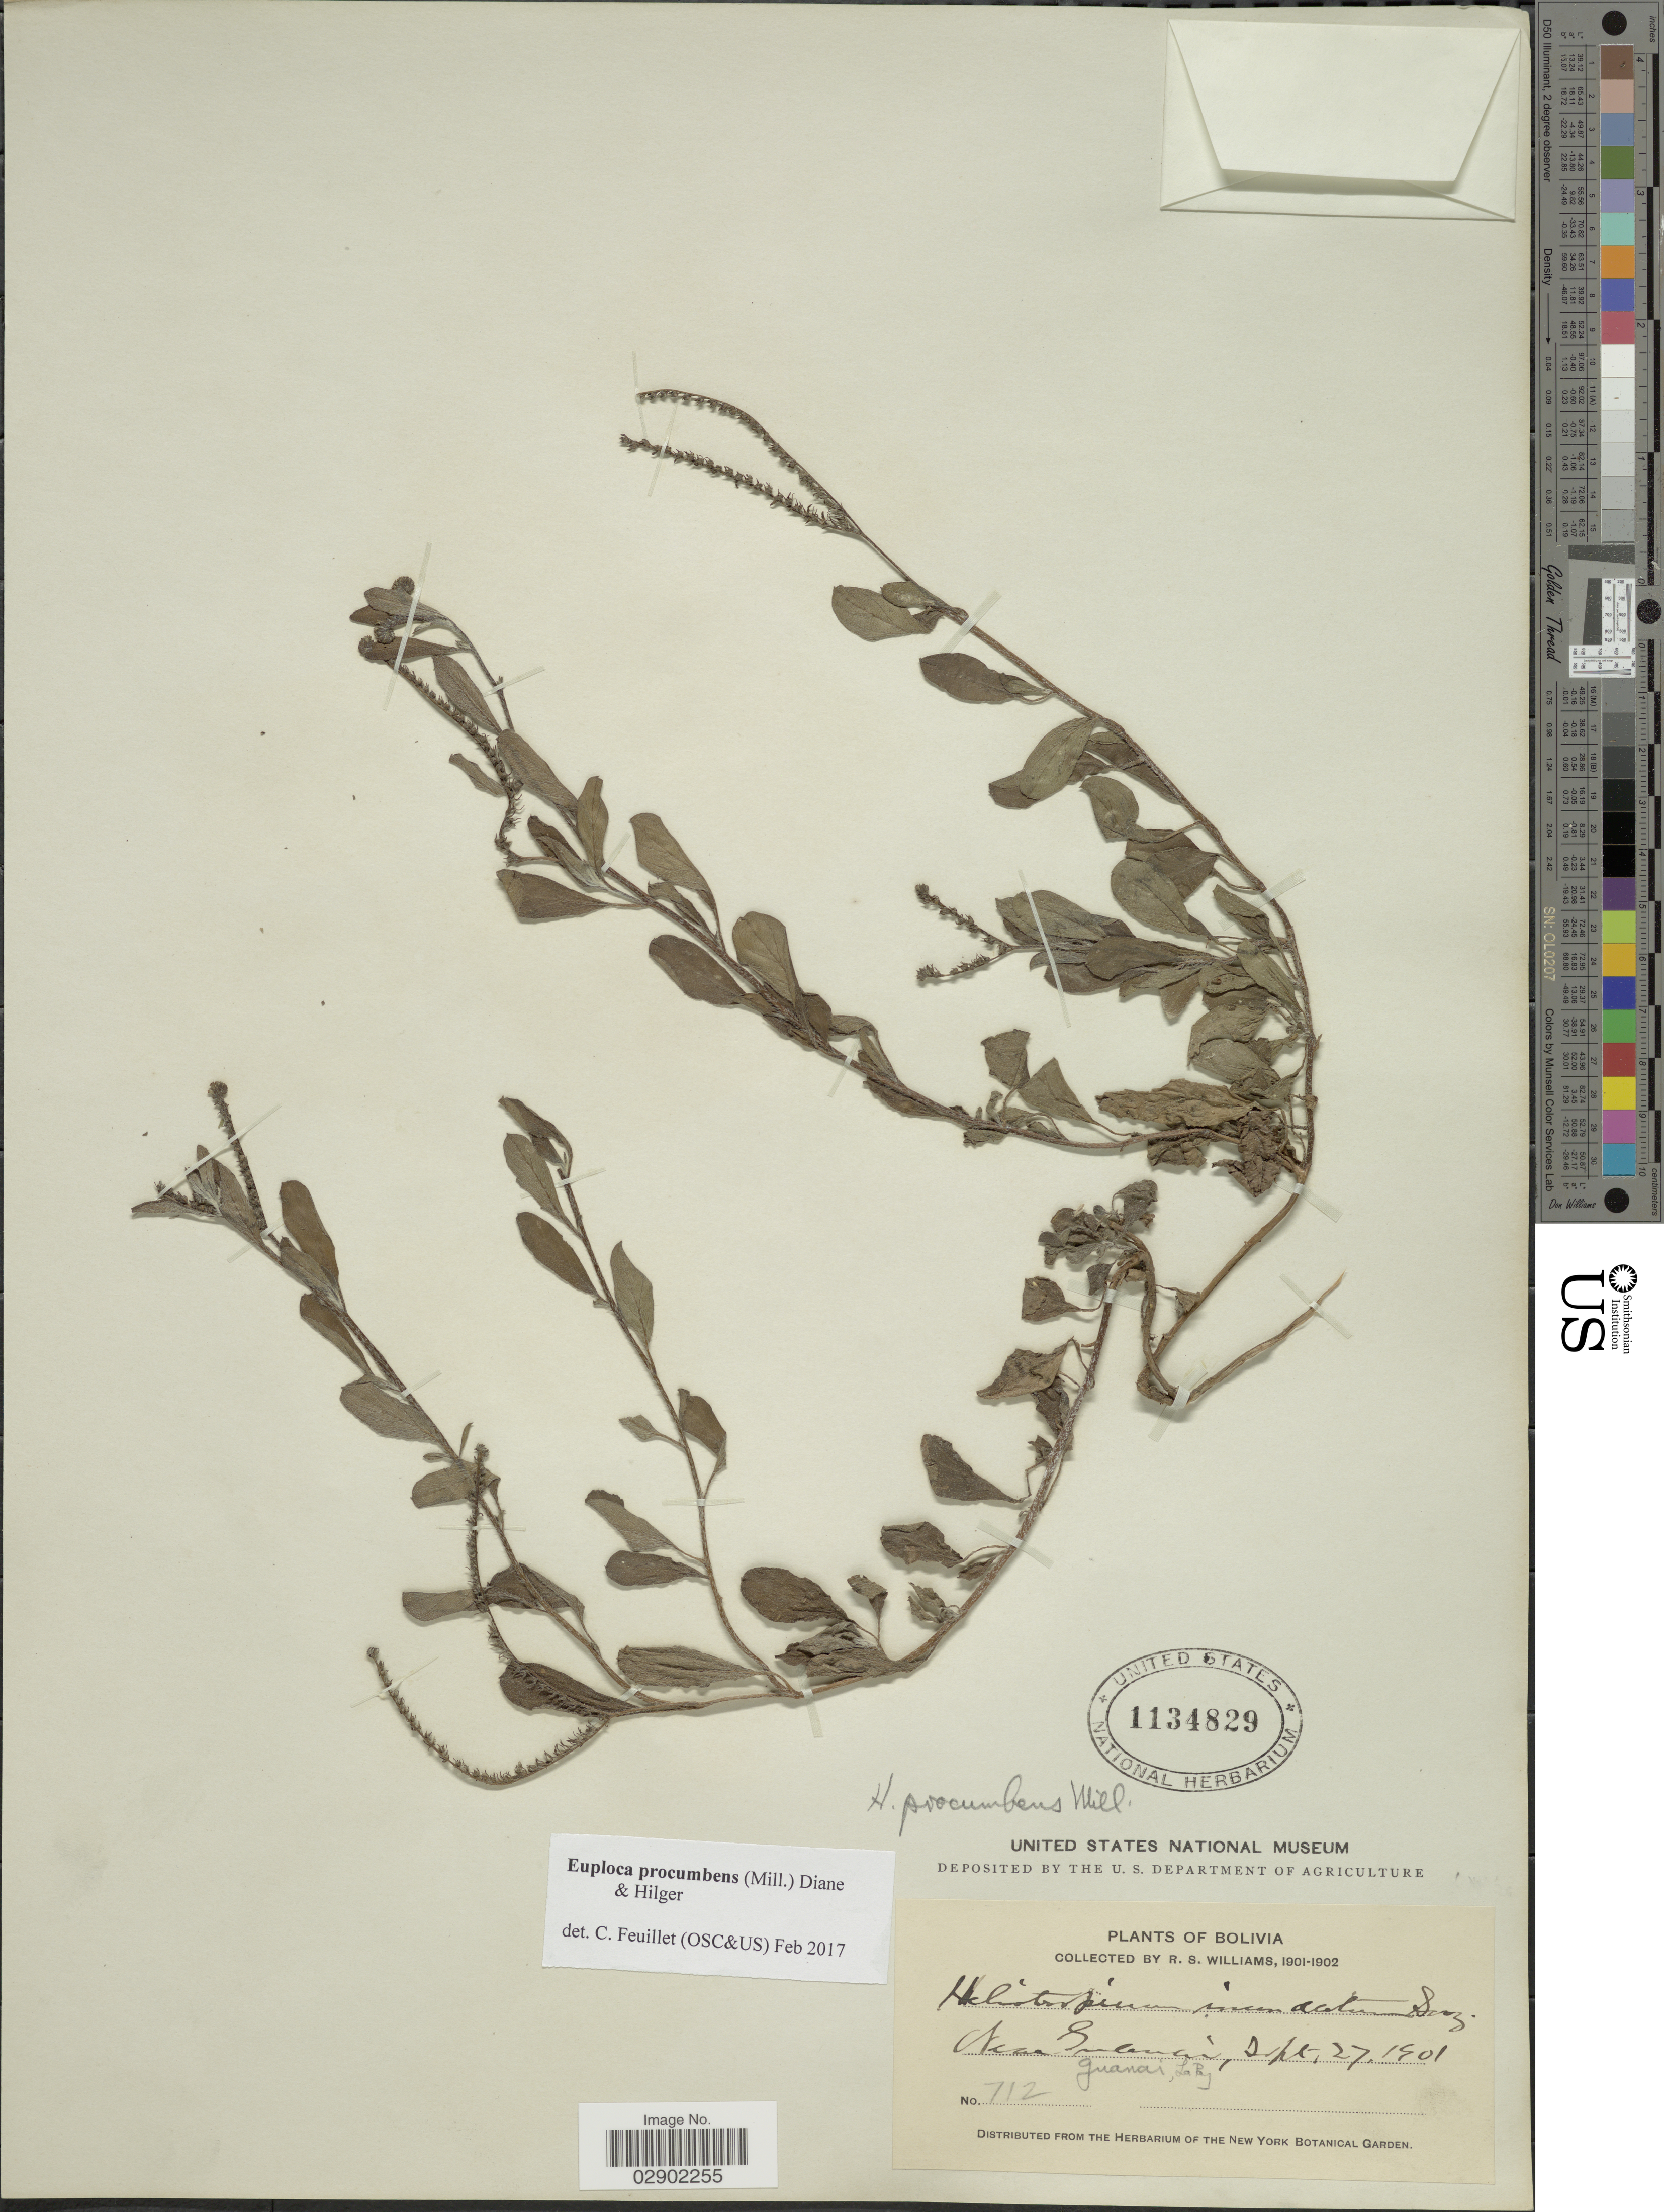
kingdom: Plantae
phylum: Tracheophyta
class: Magnoliopsida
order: Boraginales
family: Heliotropiaceae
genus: Euploca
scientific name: Euploca procumbens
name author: (Mill.) Diane & Hilger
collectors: R. S. Williams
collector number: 712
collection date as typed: Sept. 27, 1901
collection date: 1901-09-27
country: Bolivia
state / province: La Paz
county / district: Larecaja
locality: Near Guanay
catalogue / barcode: US 1134829